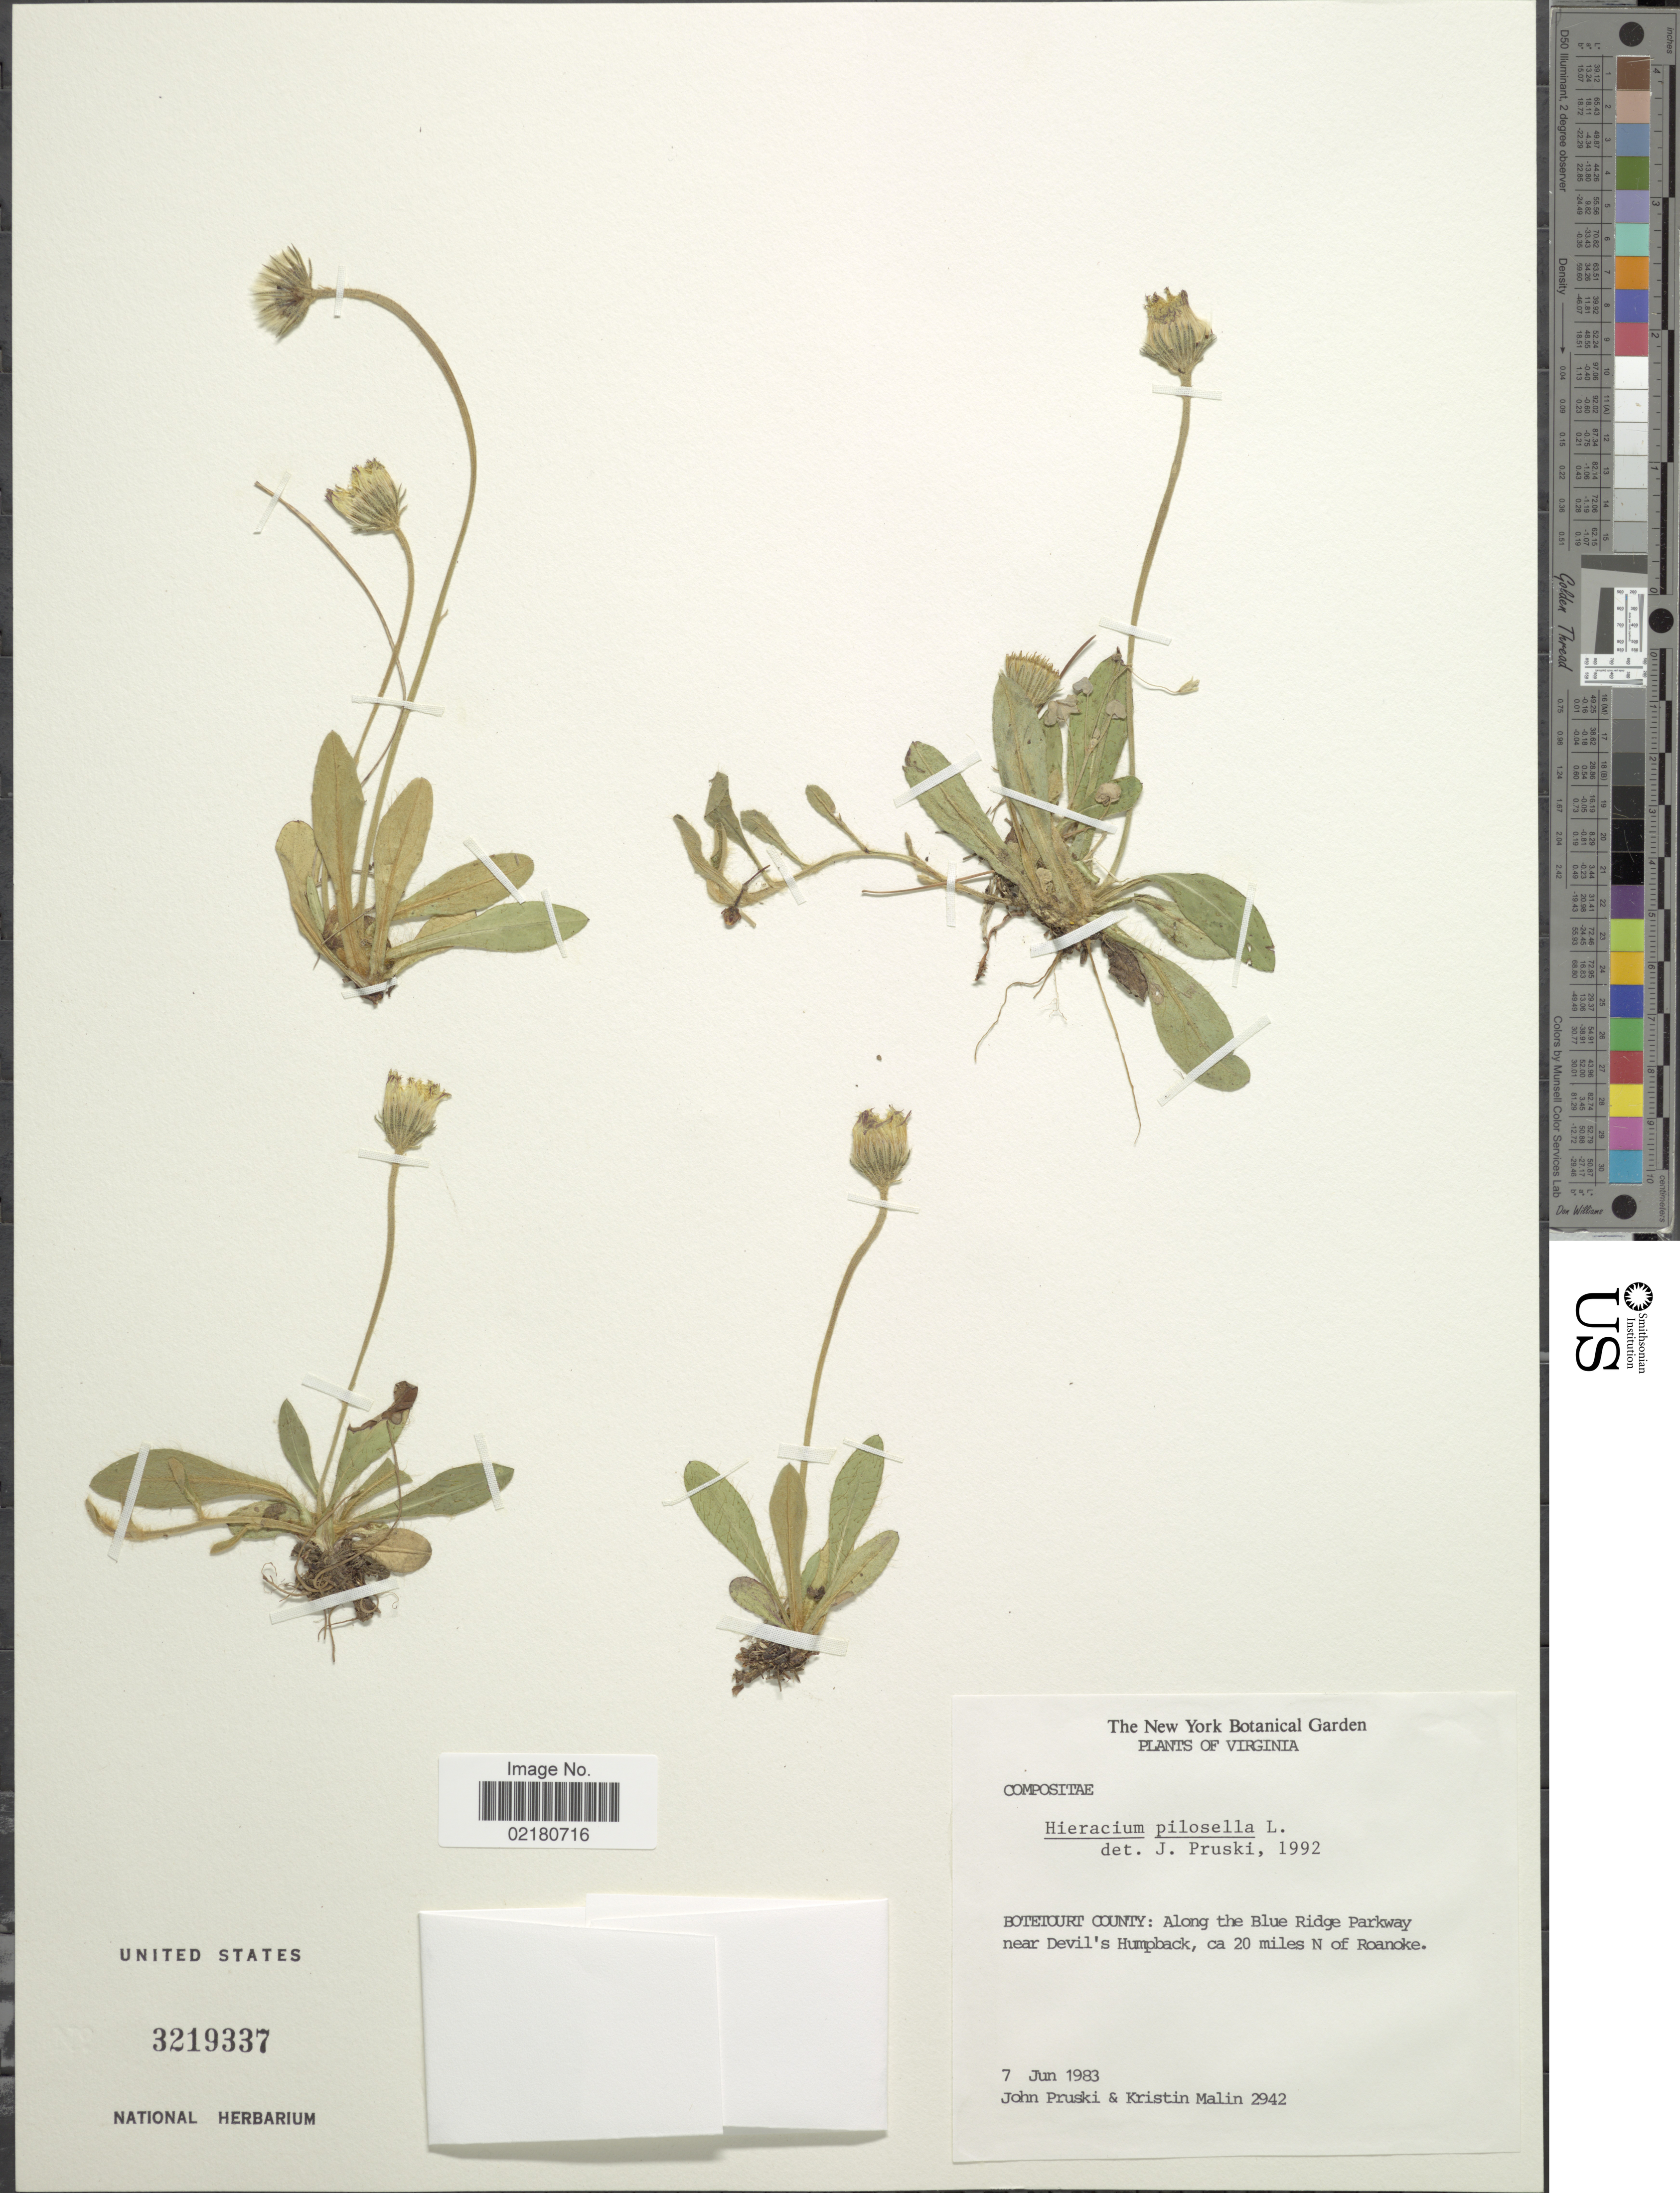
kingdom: Plantae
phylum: Tracheophyta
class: Magnoliopsida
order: Asterales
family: Asteraceae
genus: Pilosella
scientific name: Pilosella officinarum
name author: Vaill.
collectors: J. F. Pruski & K. Malin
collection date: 1983-06-07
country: United States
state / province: Virginia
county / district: Botetourt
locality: Virginia, Compositae, Botetourt County: Along the Blue Ridge Parkway near Devil's Humpback, ca 20 miles N of Roanoke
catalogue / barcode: US 3219337